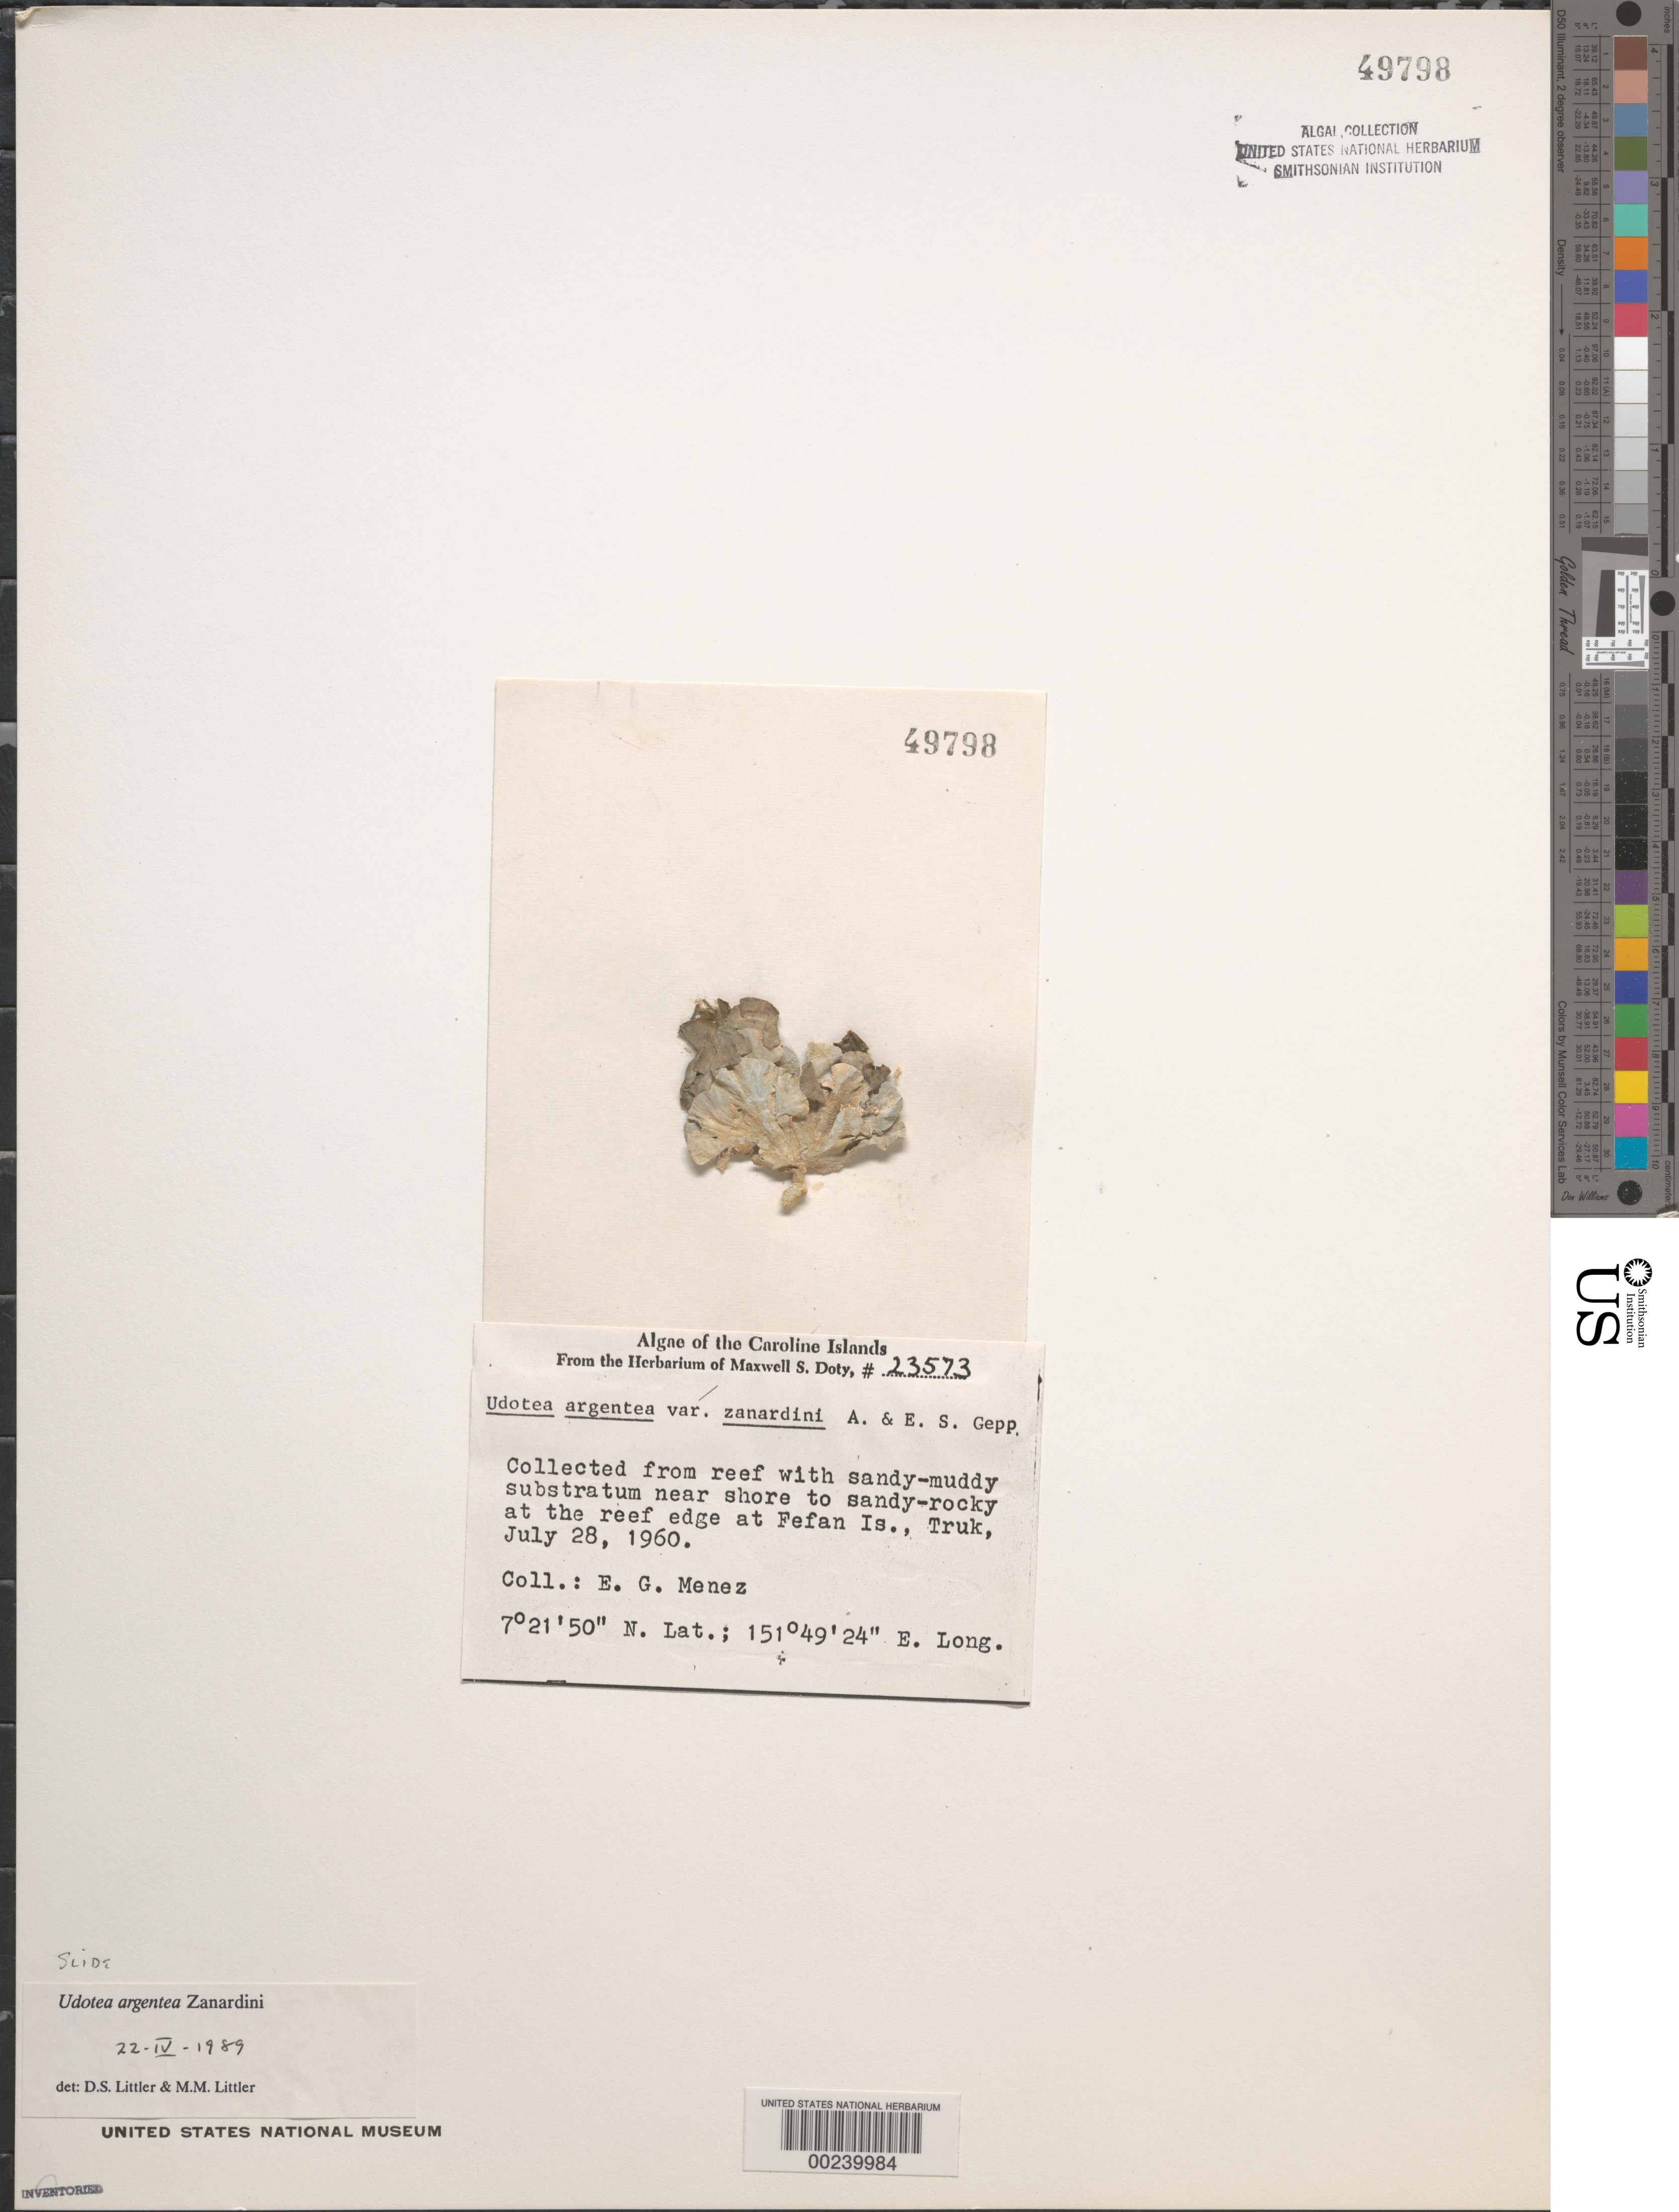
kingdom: Plantae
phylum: Chlorophyta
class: Ulvophyceae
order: Bryopsidales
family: Udoteaceae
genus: Udotea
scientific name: Udotea argentea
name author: Zanardini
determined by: Littler, D. S.; Littler, M. M.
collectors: Meñez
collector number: MSD 23573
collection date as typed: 28 Jul 1960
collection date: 1960-07-28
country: Micronesia, Federated States of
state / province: Truk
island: Fefan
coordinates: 7 21' 50" N, 151 49' 24" E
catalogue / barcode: US 49798